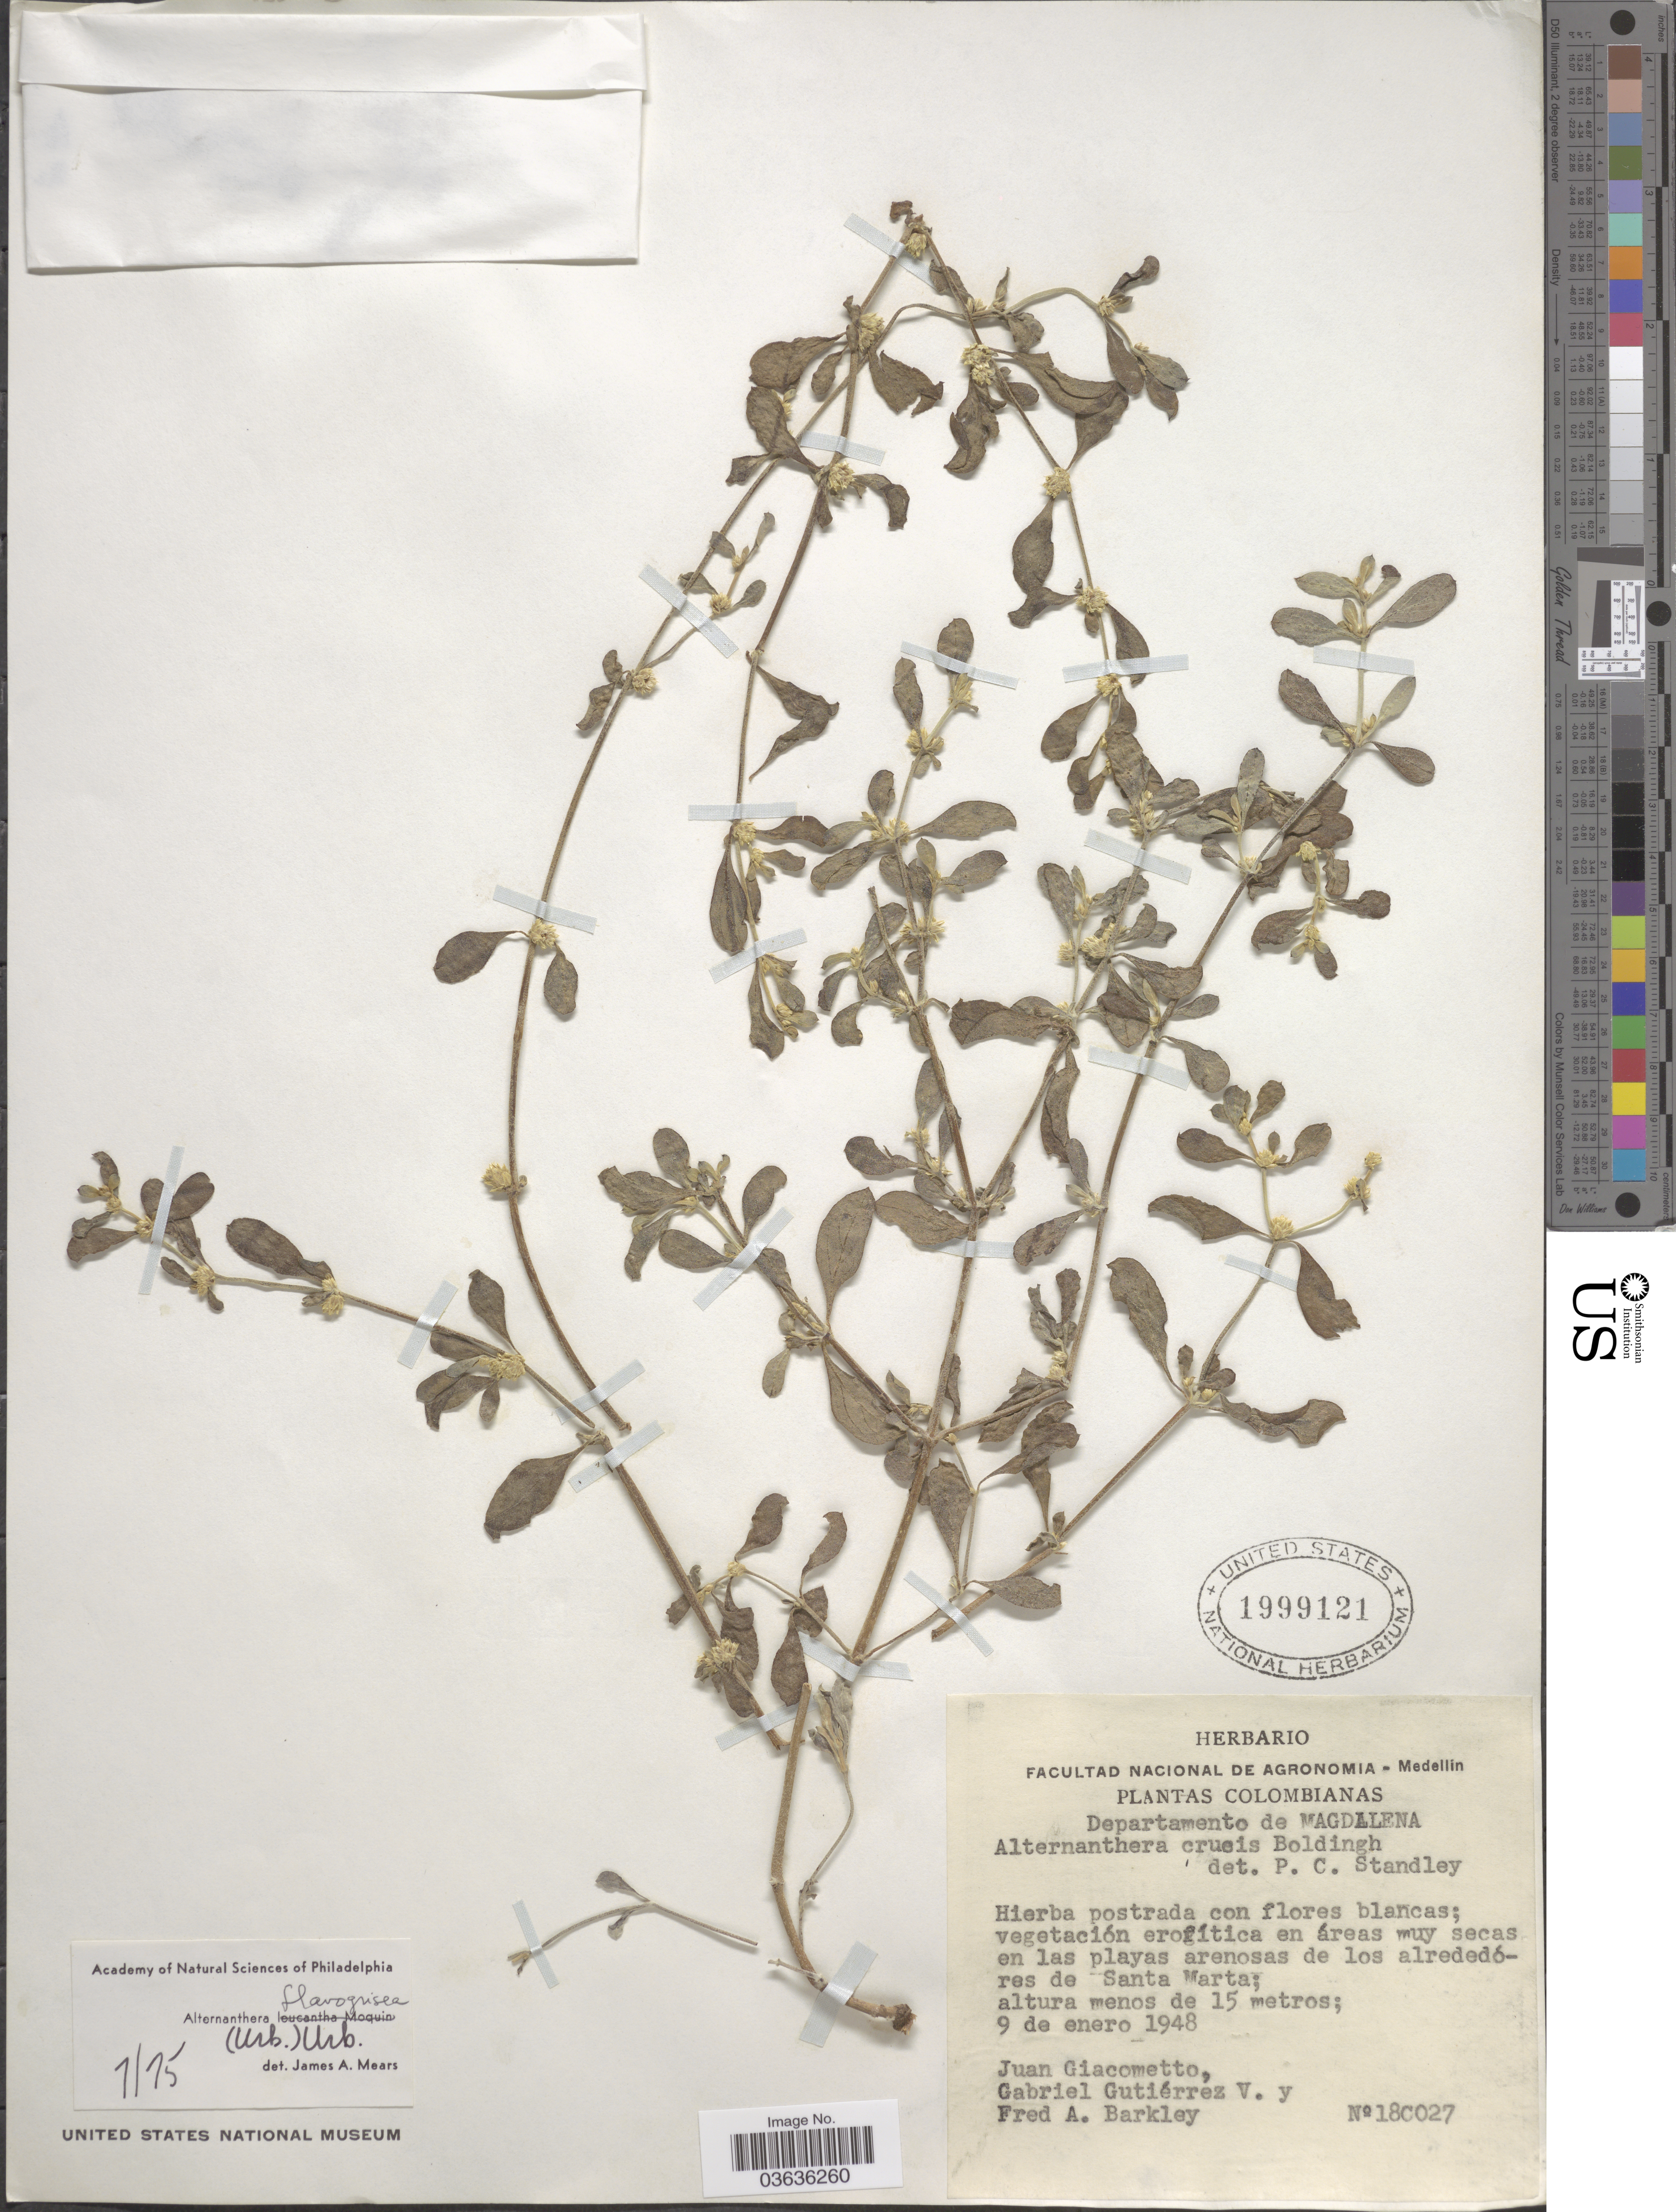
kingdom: Plantae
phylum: Tracheophyta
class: Magnoliopsida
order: Caryophyllales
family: Amaranthaceae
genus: Alternanthera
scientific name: Alternanthera flavogrisea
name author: Urb.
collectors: J. Giacometto, G. Gutiérrez V. & F. A. Barkley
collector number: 18C027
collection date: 1948-01-09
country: Colombia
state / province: Magdalena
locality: Departamento de Magdalena. Los alrededóres de Santa Marta.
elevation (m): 15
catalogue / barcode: US 1999121